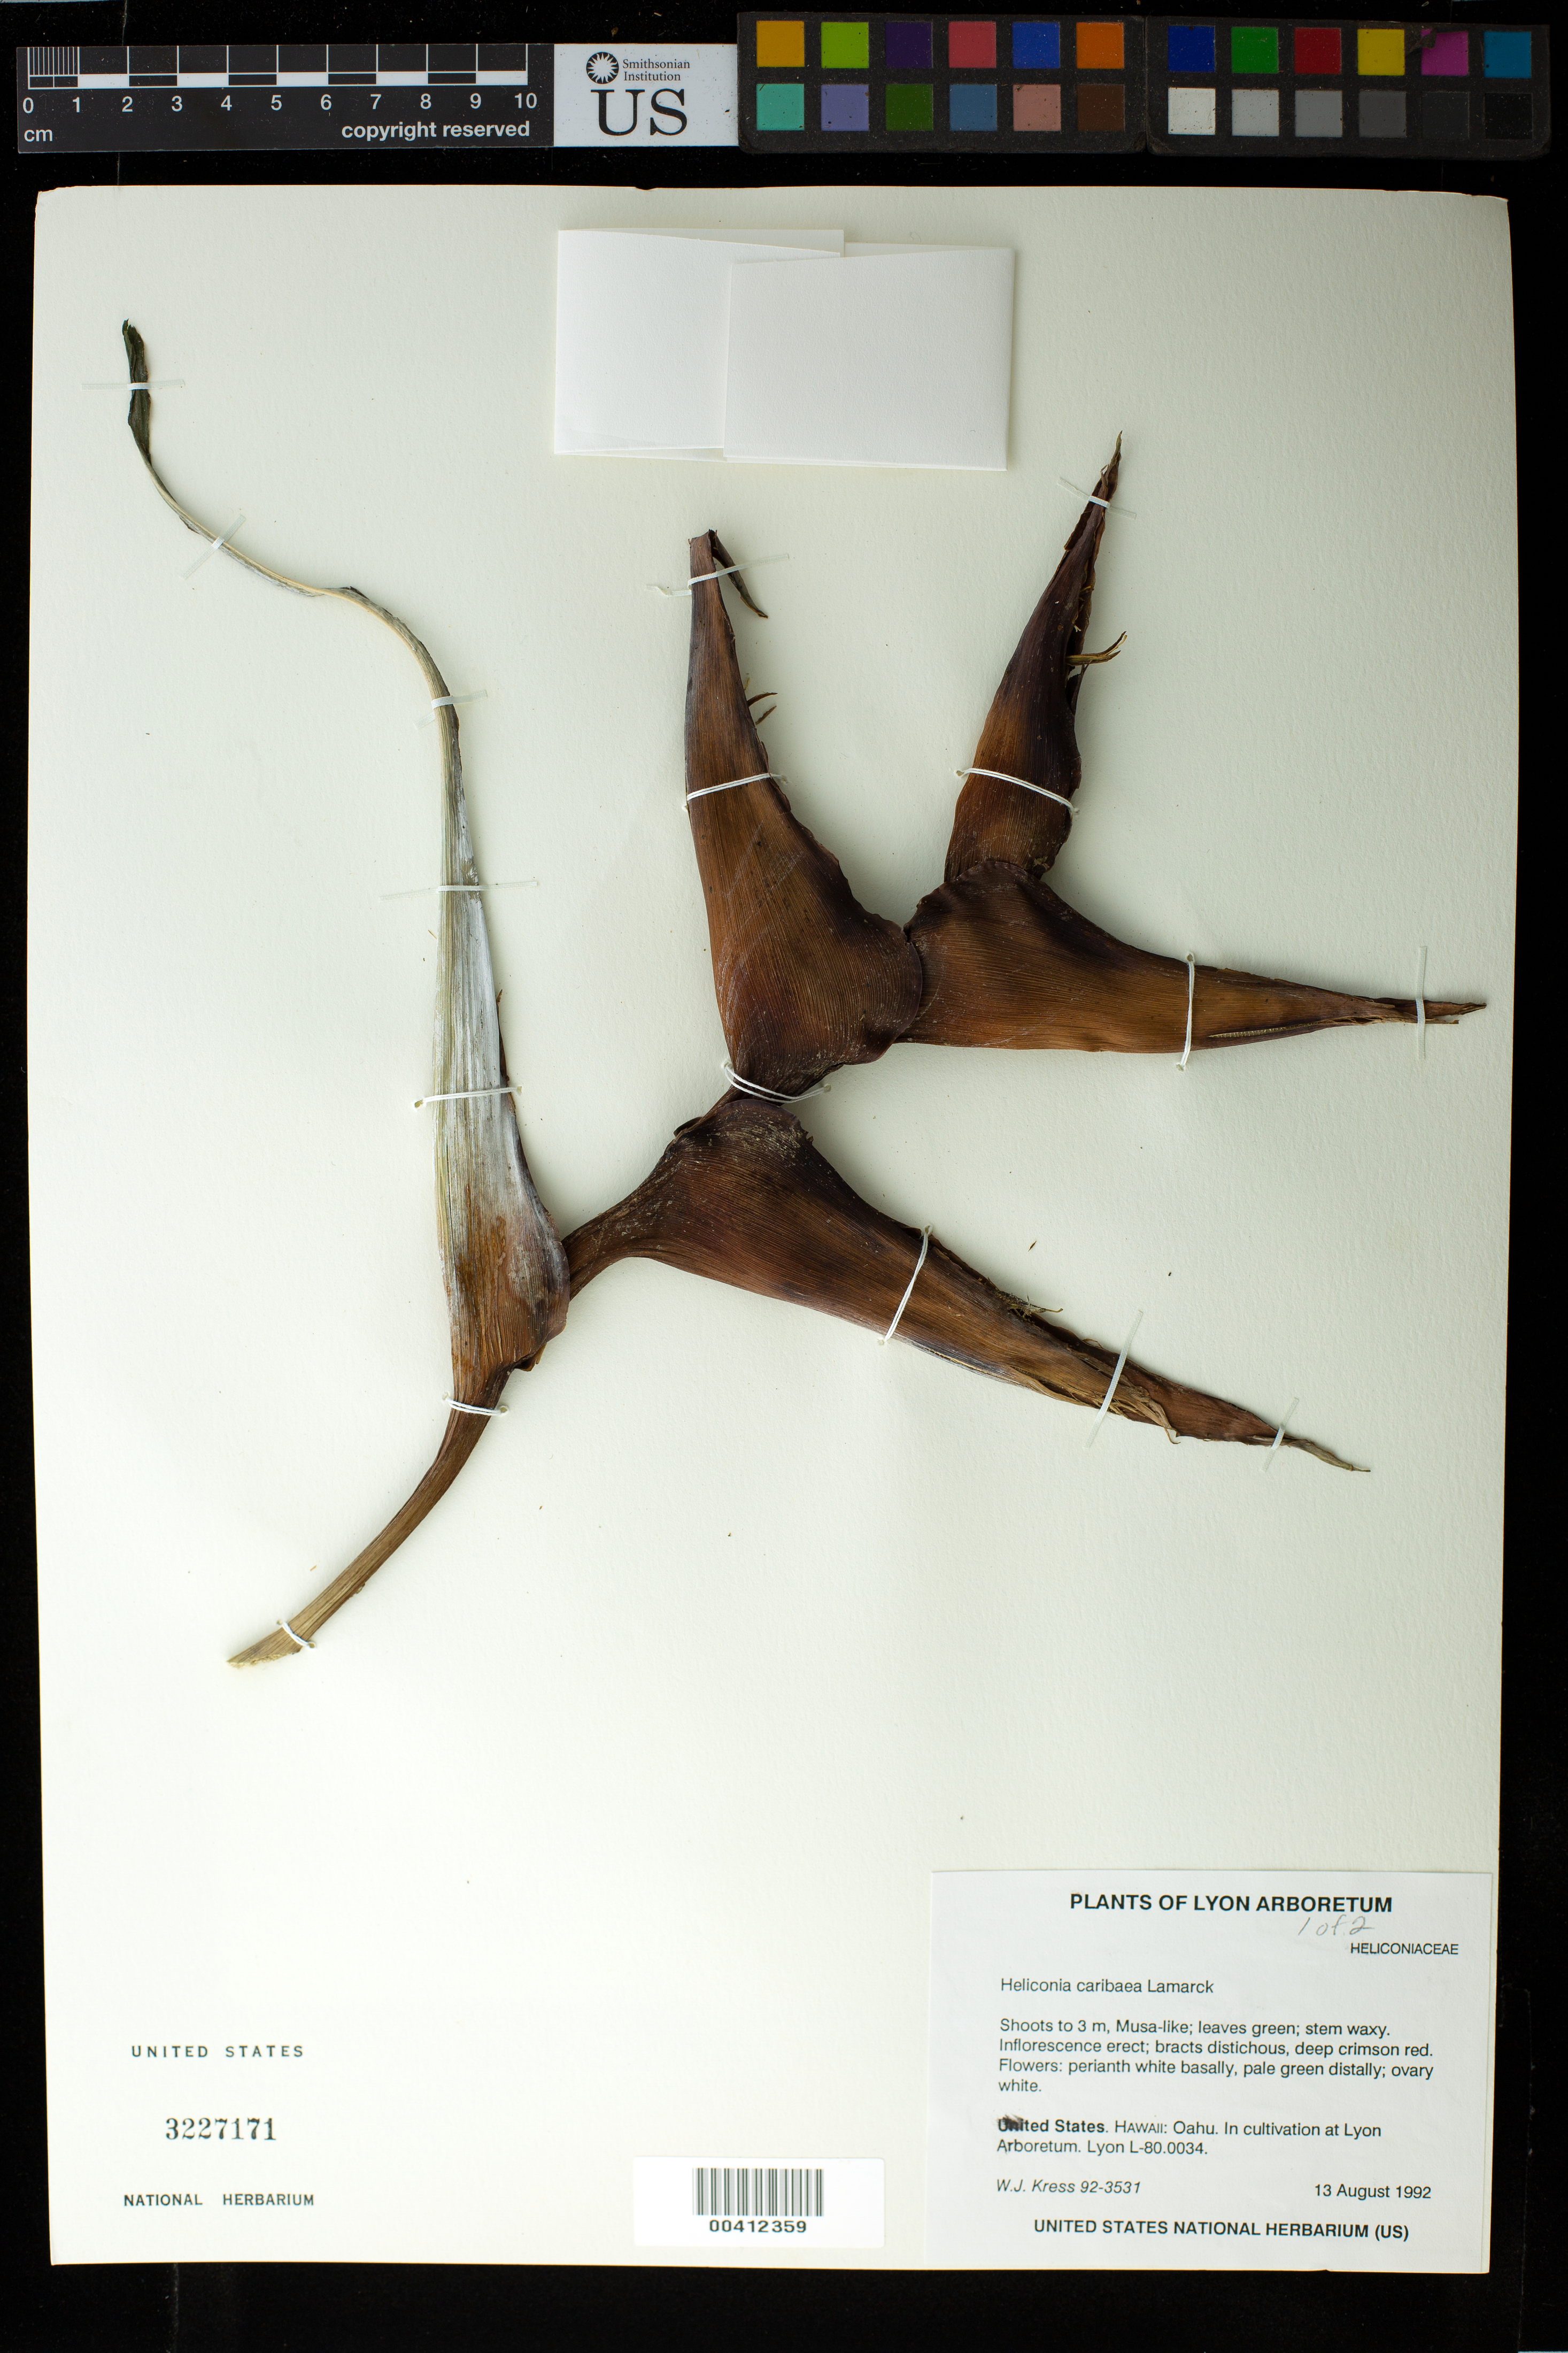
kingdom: Plantae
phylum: Tracheophyta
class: Liliopsida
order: Zingiberales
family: Heliconiaceae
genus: Heliconia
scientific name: Heliconia caribaea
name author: Lam.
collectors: W. J. Kress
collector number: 92-3531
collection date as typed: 13 Aug 1992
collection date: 1992-08-13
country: United States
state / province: Hawaii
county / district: Honolulu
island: Oahu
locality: Lyon arboretum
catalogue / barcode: US 3227171